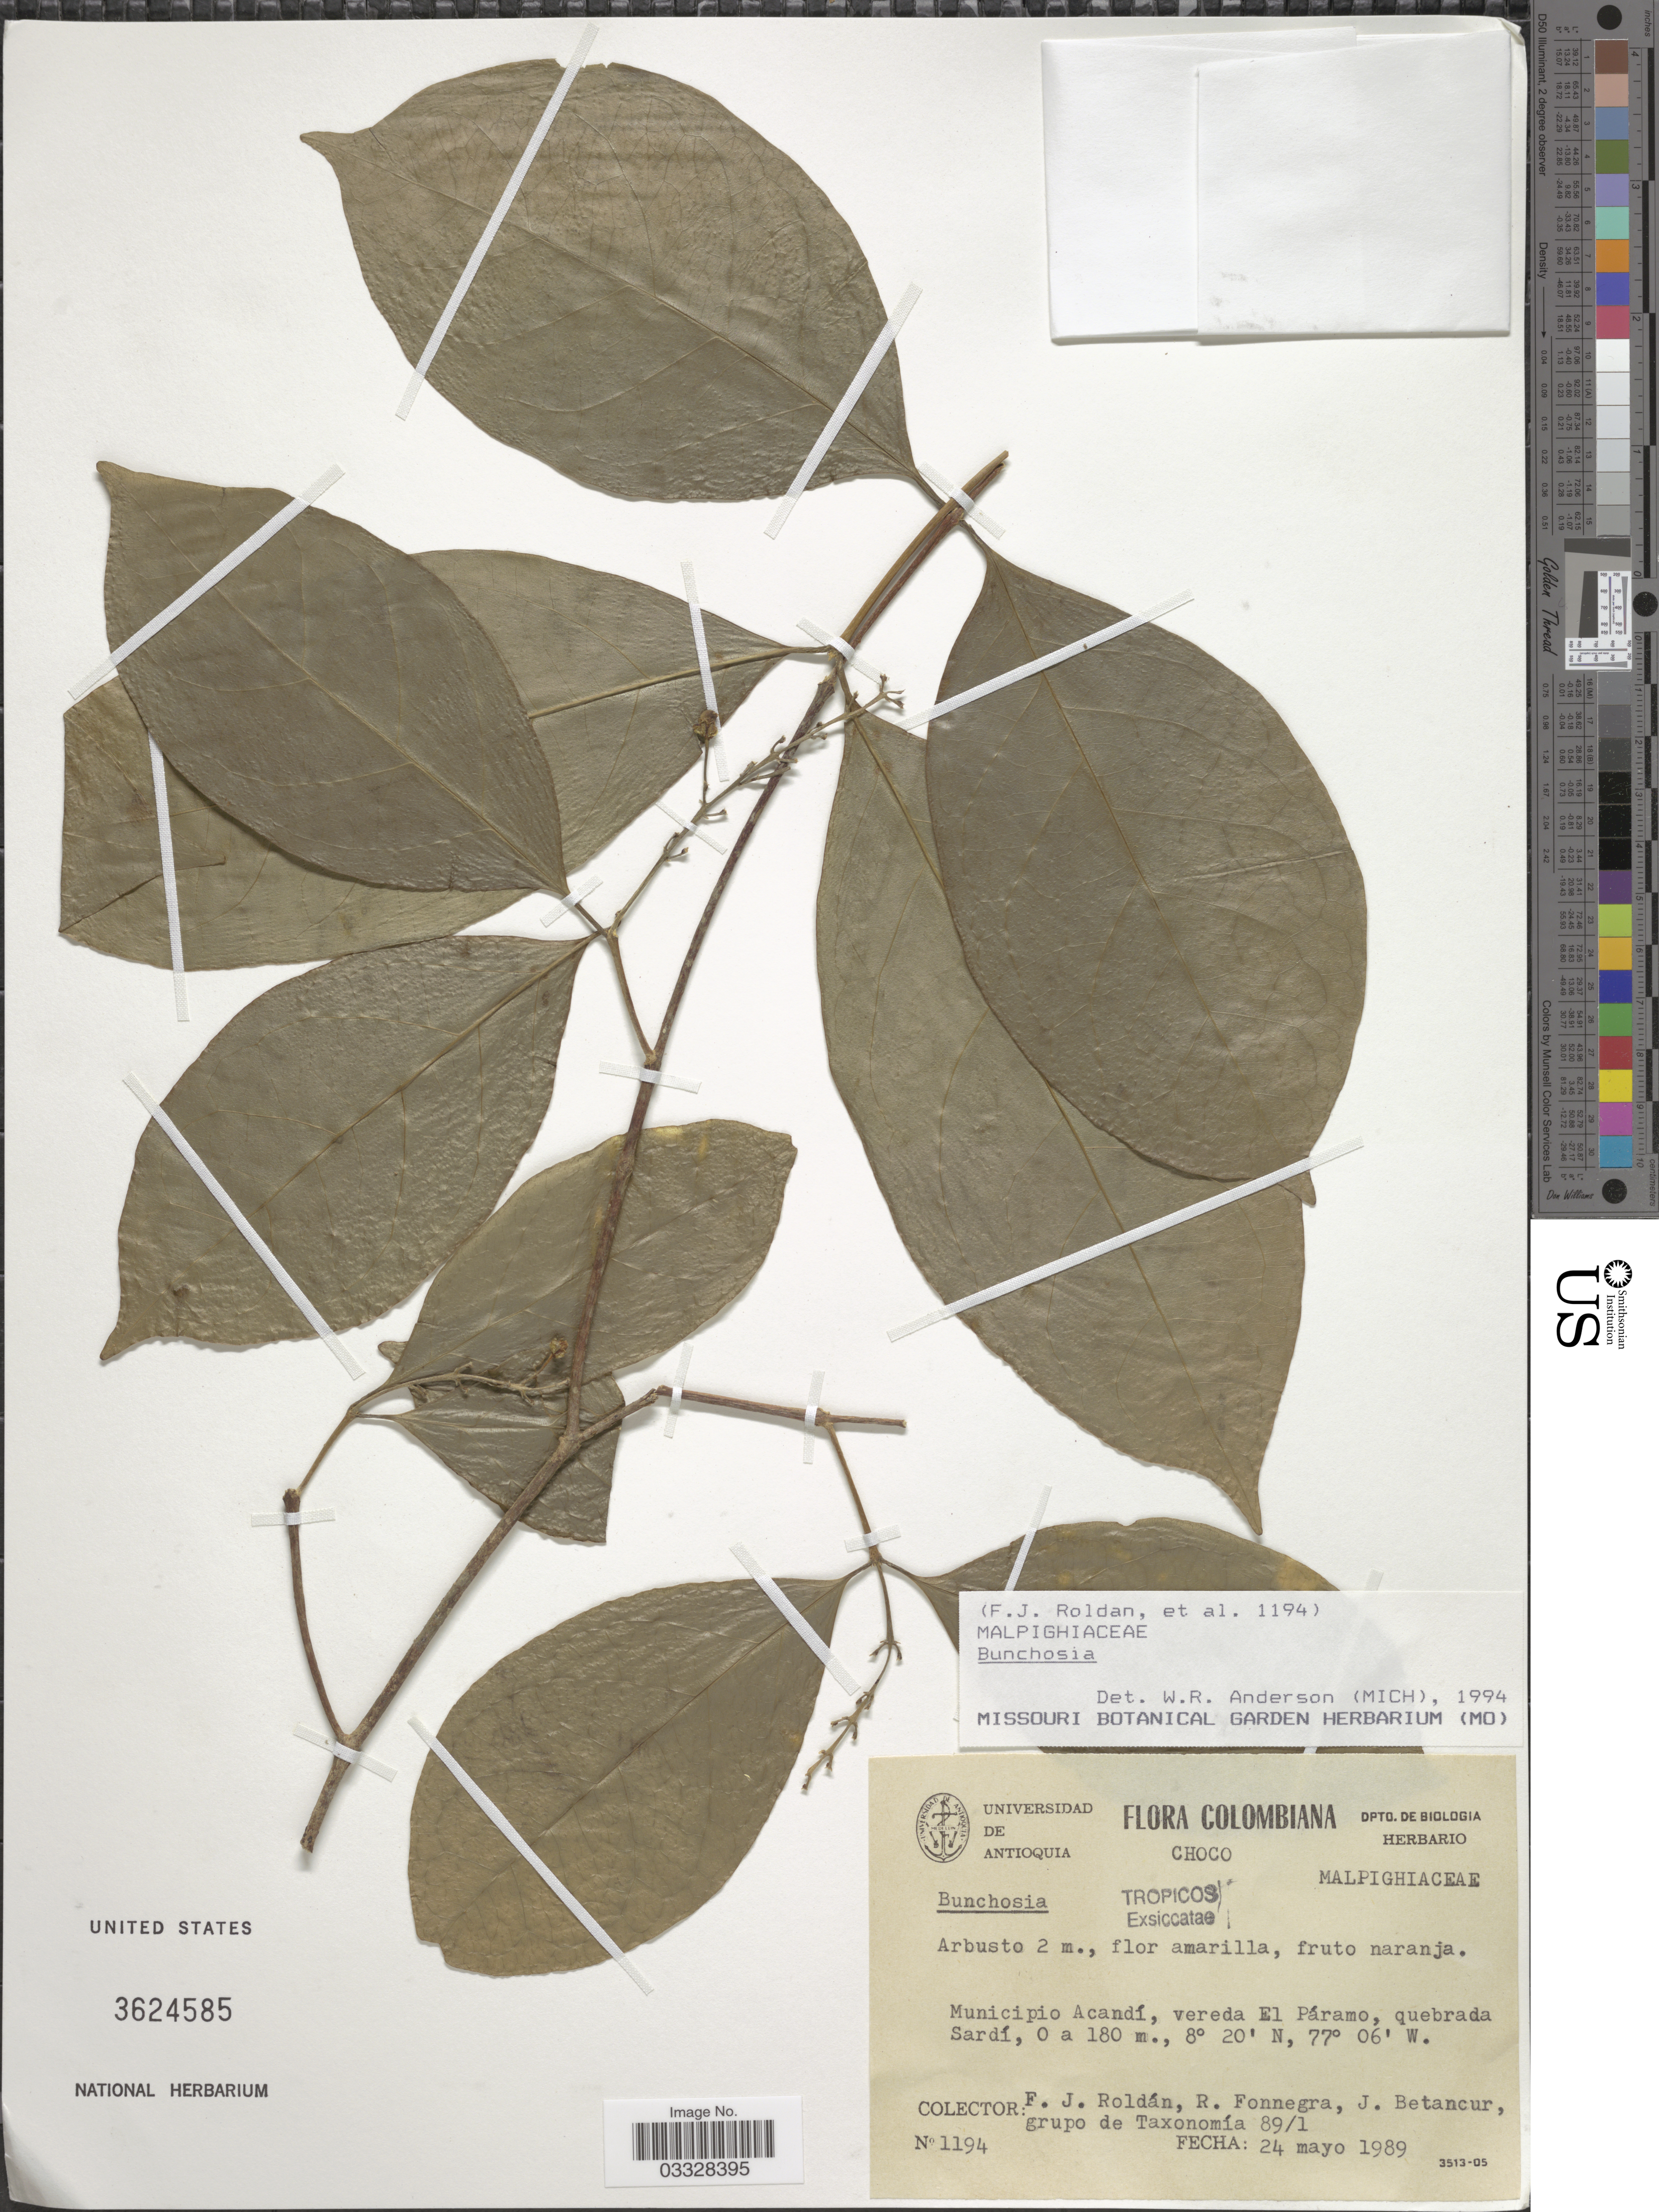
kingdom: Plantae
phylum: Tracheophyta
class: Magnoliopsida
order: Malpighiales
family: Malpighiaceae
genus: Bunchosia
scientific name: Bunchosia sp.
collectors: F. J. Roldán, R. Fonnegra, J. Betancur & Grupo de Taxonomía 89/1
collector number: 1194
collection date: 1989-05-24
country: Colombia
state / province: Chocó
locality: Municipio Acandí, vereda El Páramo, quebrada Sardí.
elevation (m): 0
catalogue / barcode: US 3624585